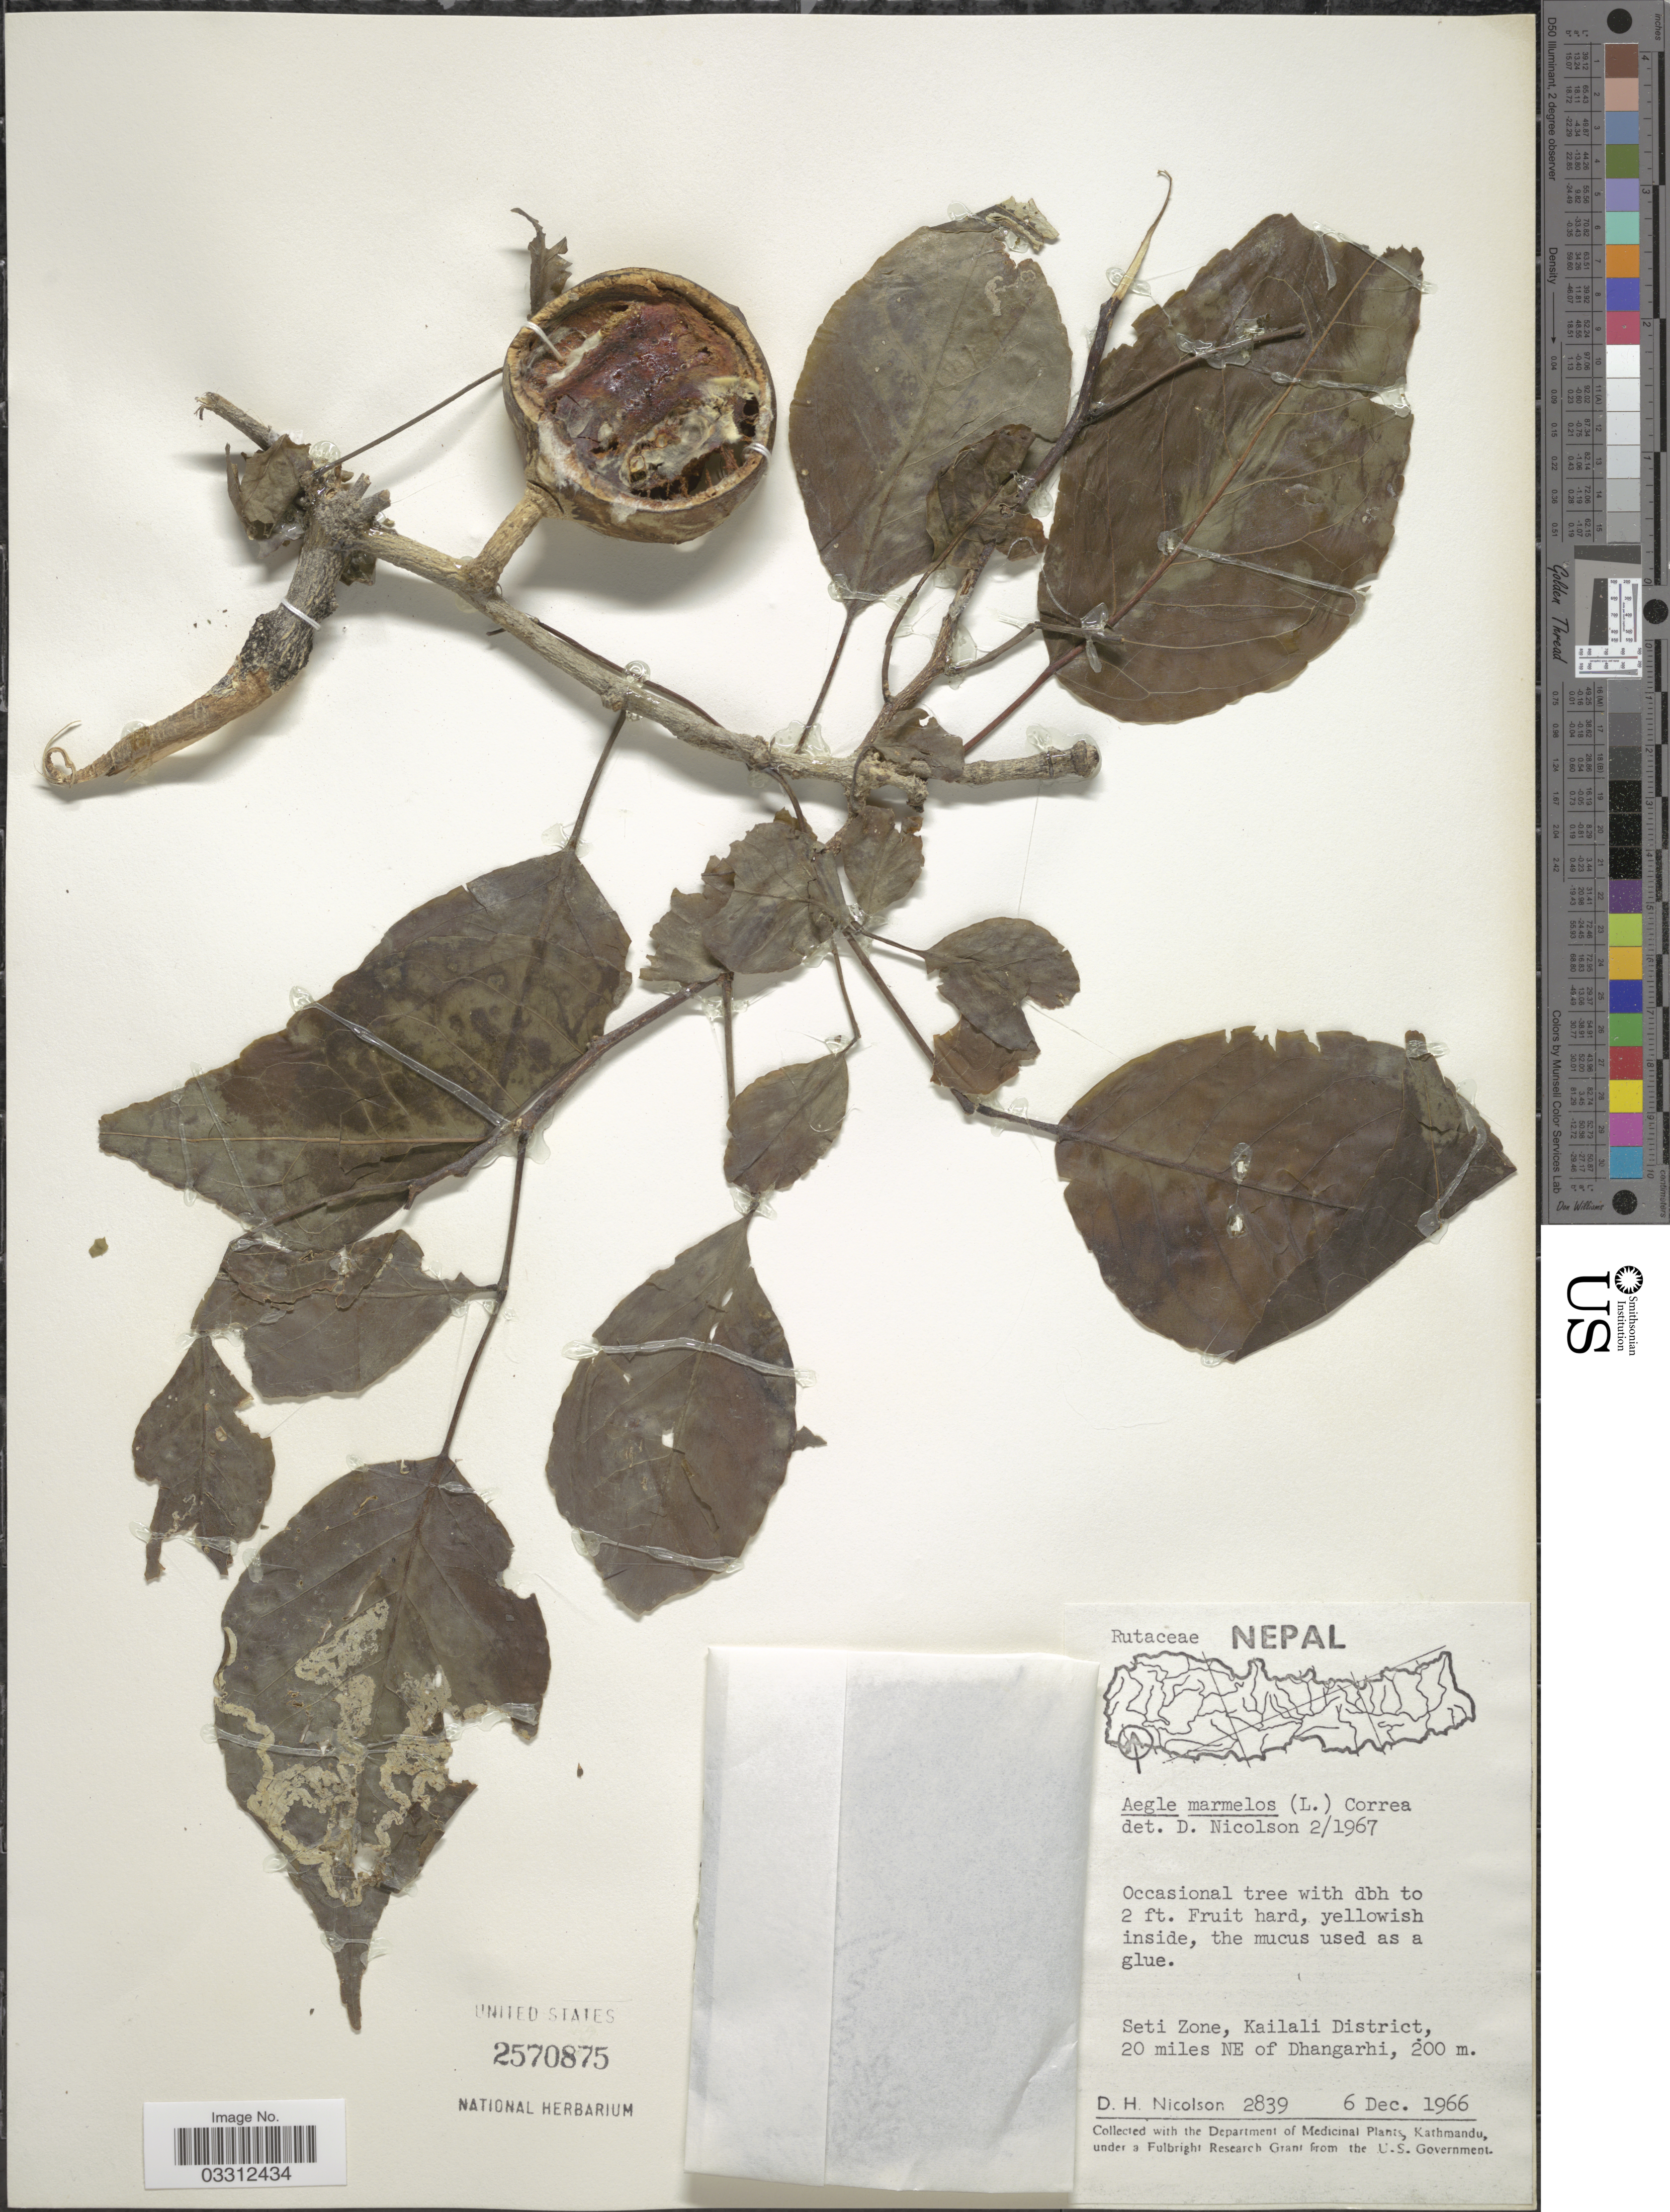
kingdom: Plantae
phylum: Tracheophyta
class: Magnoliopsida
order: Sapindales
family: Rutaceae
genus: Aegle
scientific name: Aegle marmelos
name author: (L.) Corrêa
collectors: D. H. Nicolson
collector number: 2839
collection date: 1966-12-06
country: Nepal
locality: Seti Zone, Kailali District, 20 miles NE of Dhangarhi.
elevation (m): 200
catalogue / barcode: US 2570875